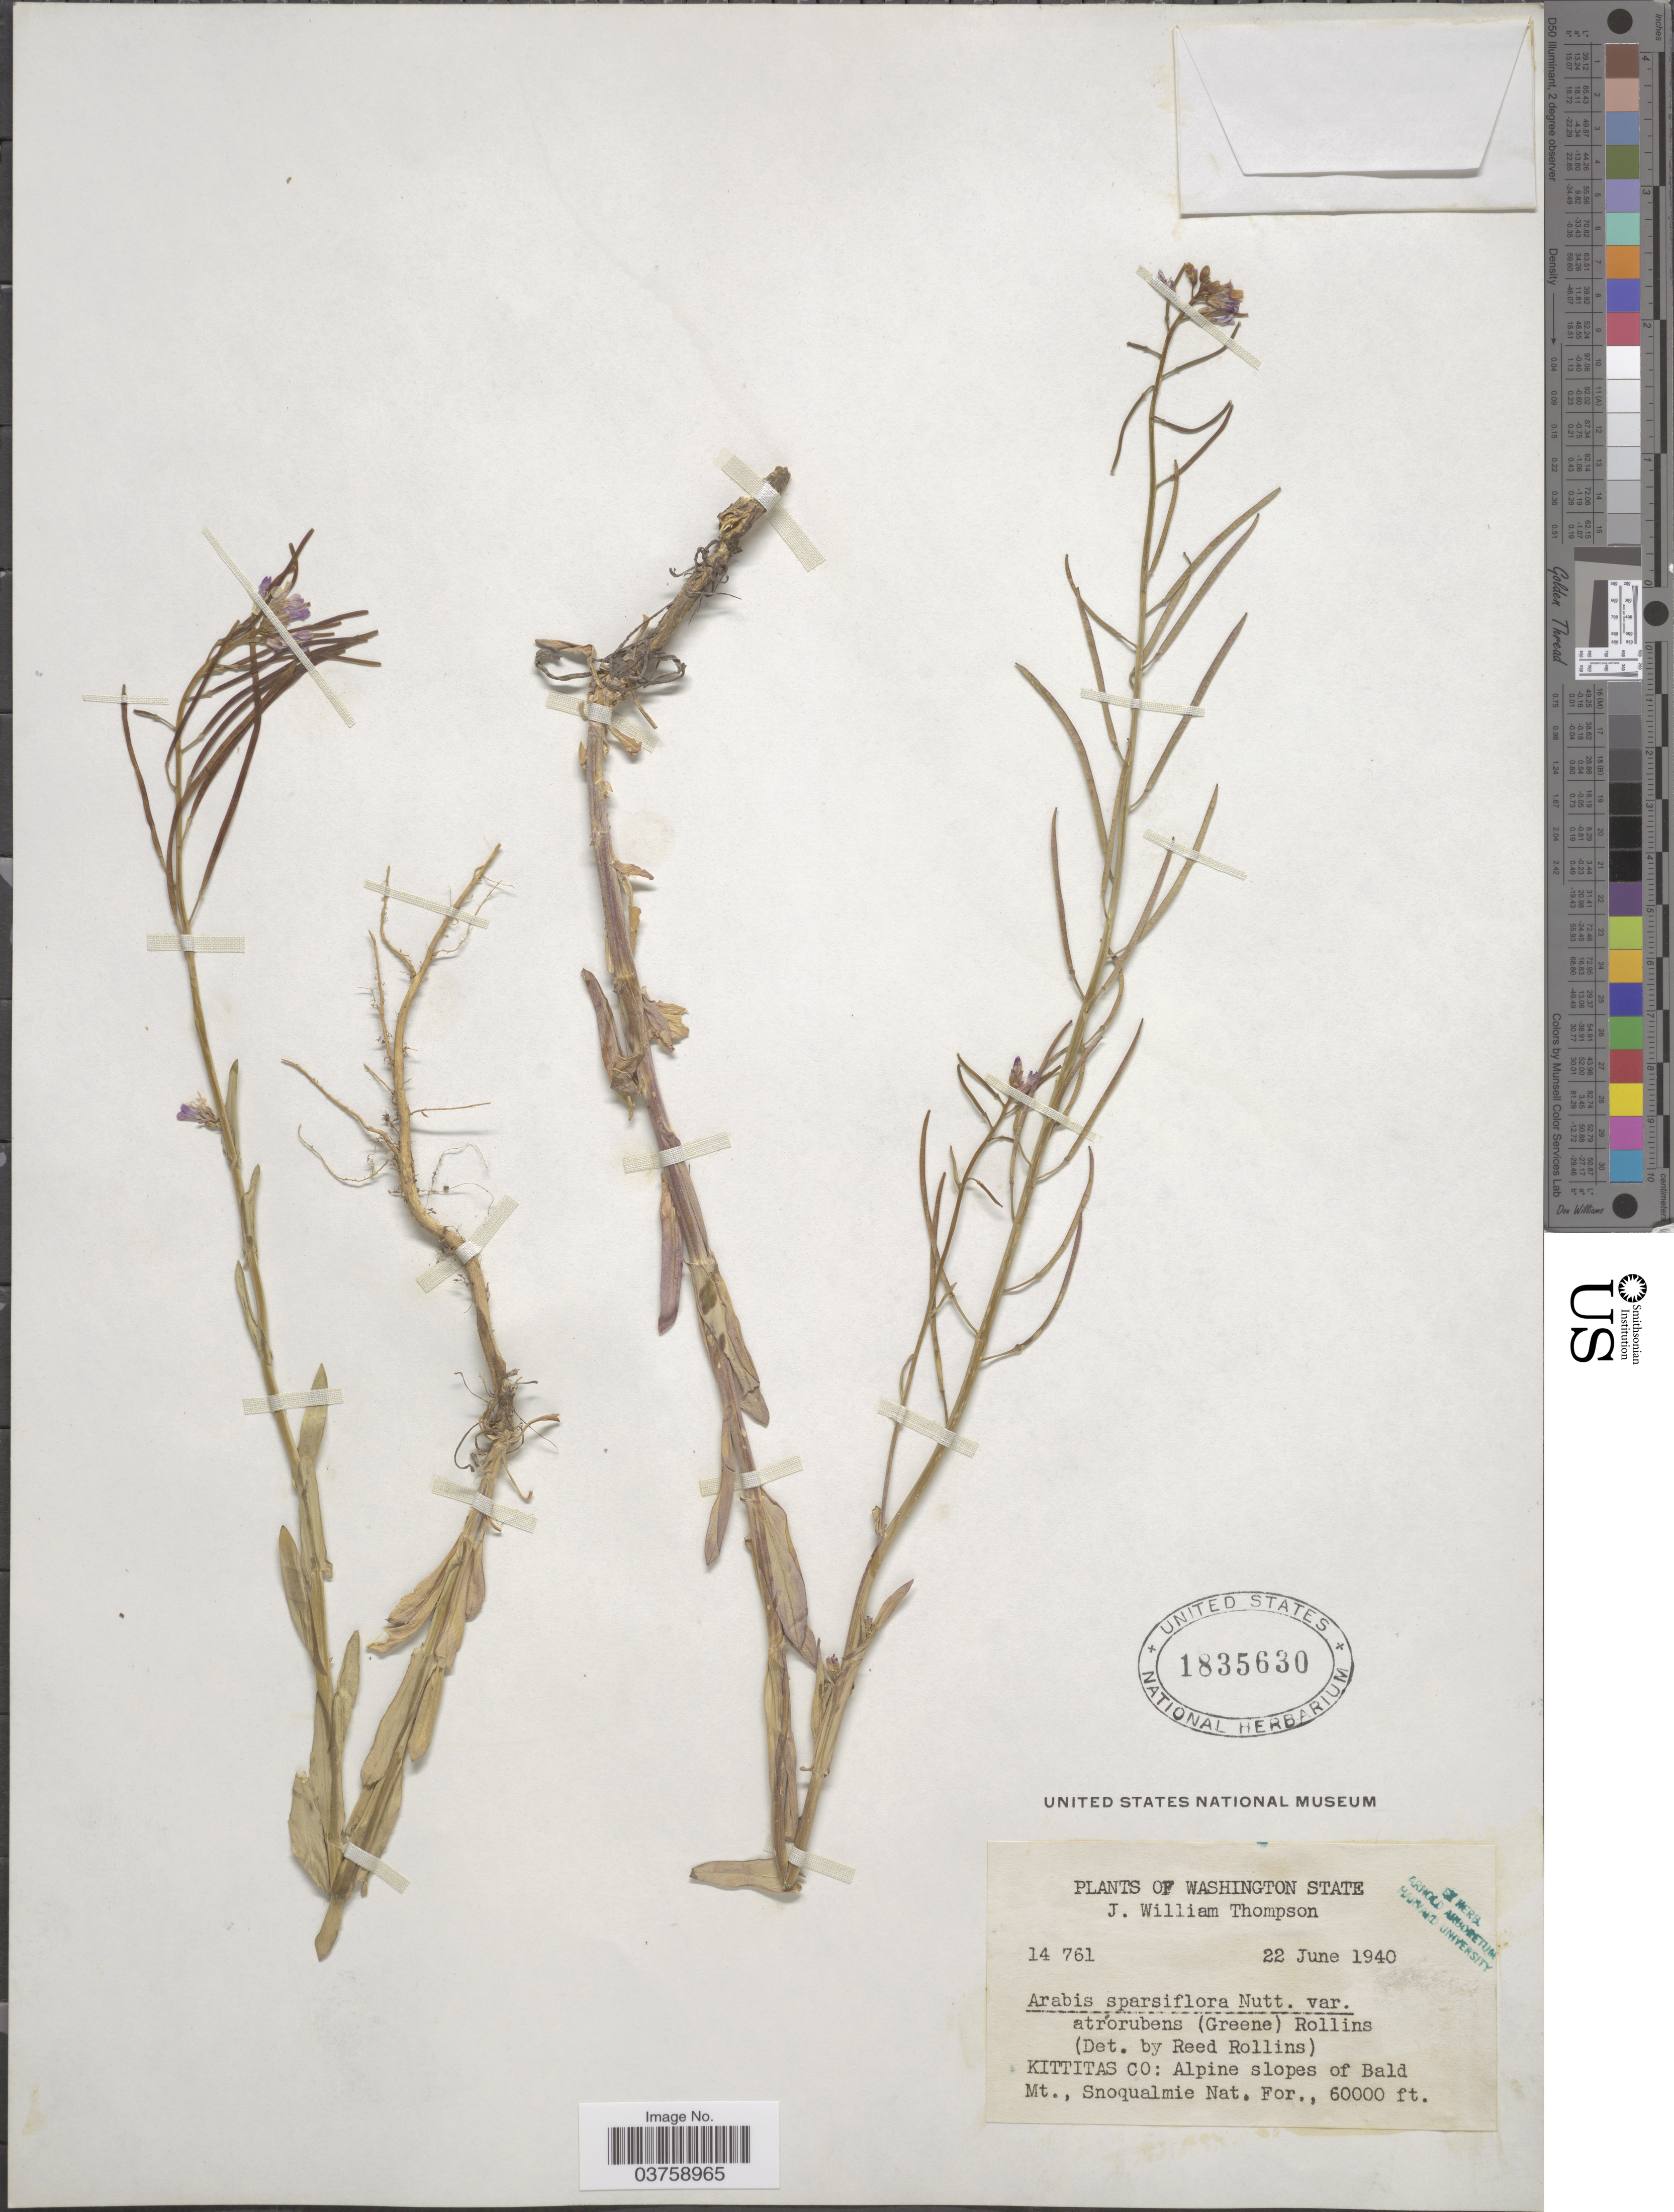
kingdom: Plantae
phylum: Tracheophyta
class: Magnoliopsida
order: Brassicales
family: Brassicaceae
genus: Arabis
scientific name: Arabis sparsiflora var. atrorubens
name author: (Suksd. ex Greene) Rollins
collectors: J. W. Thompson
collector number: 14761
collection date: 1940-06-22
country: United States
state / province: Washington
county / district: Kittitas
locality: Kittitas Co: Alpine slopes of Bald Mt., Snoqualmie Nat. For.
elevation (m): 18288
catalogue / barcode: US 1835630